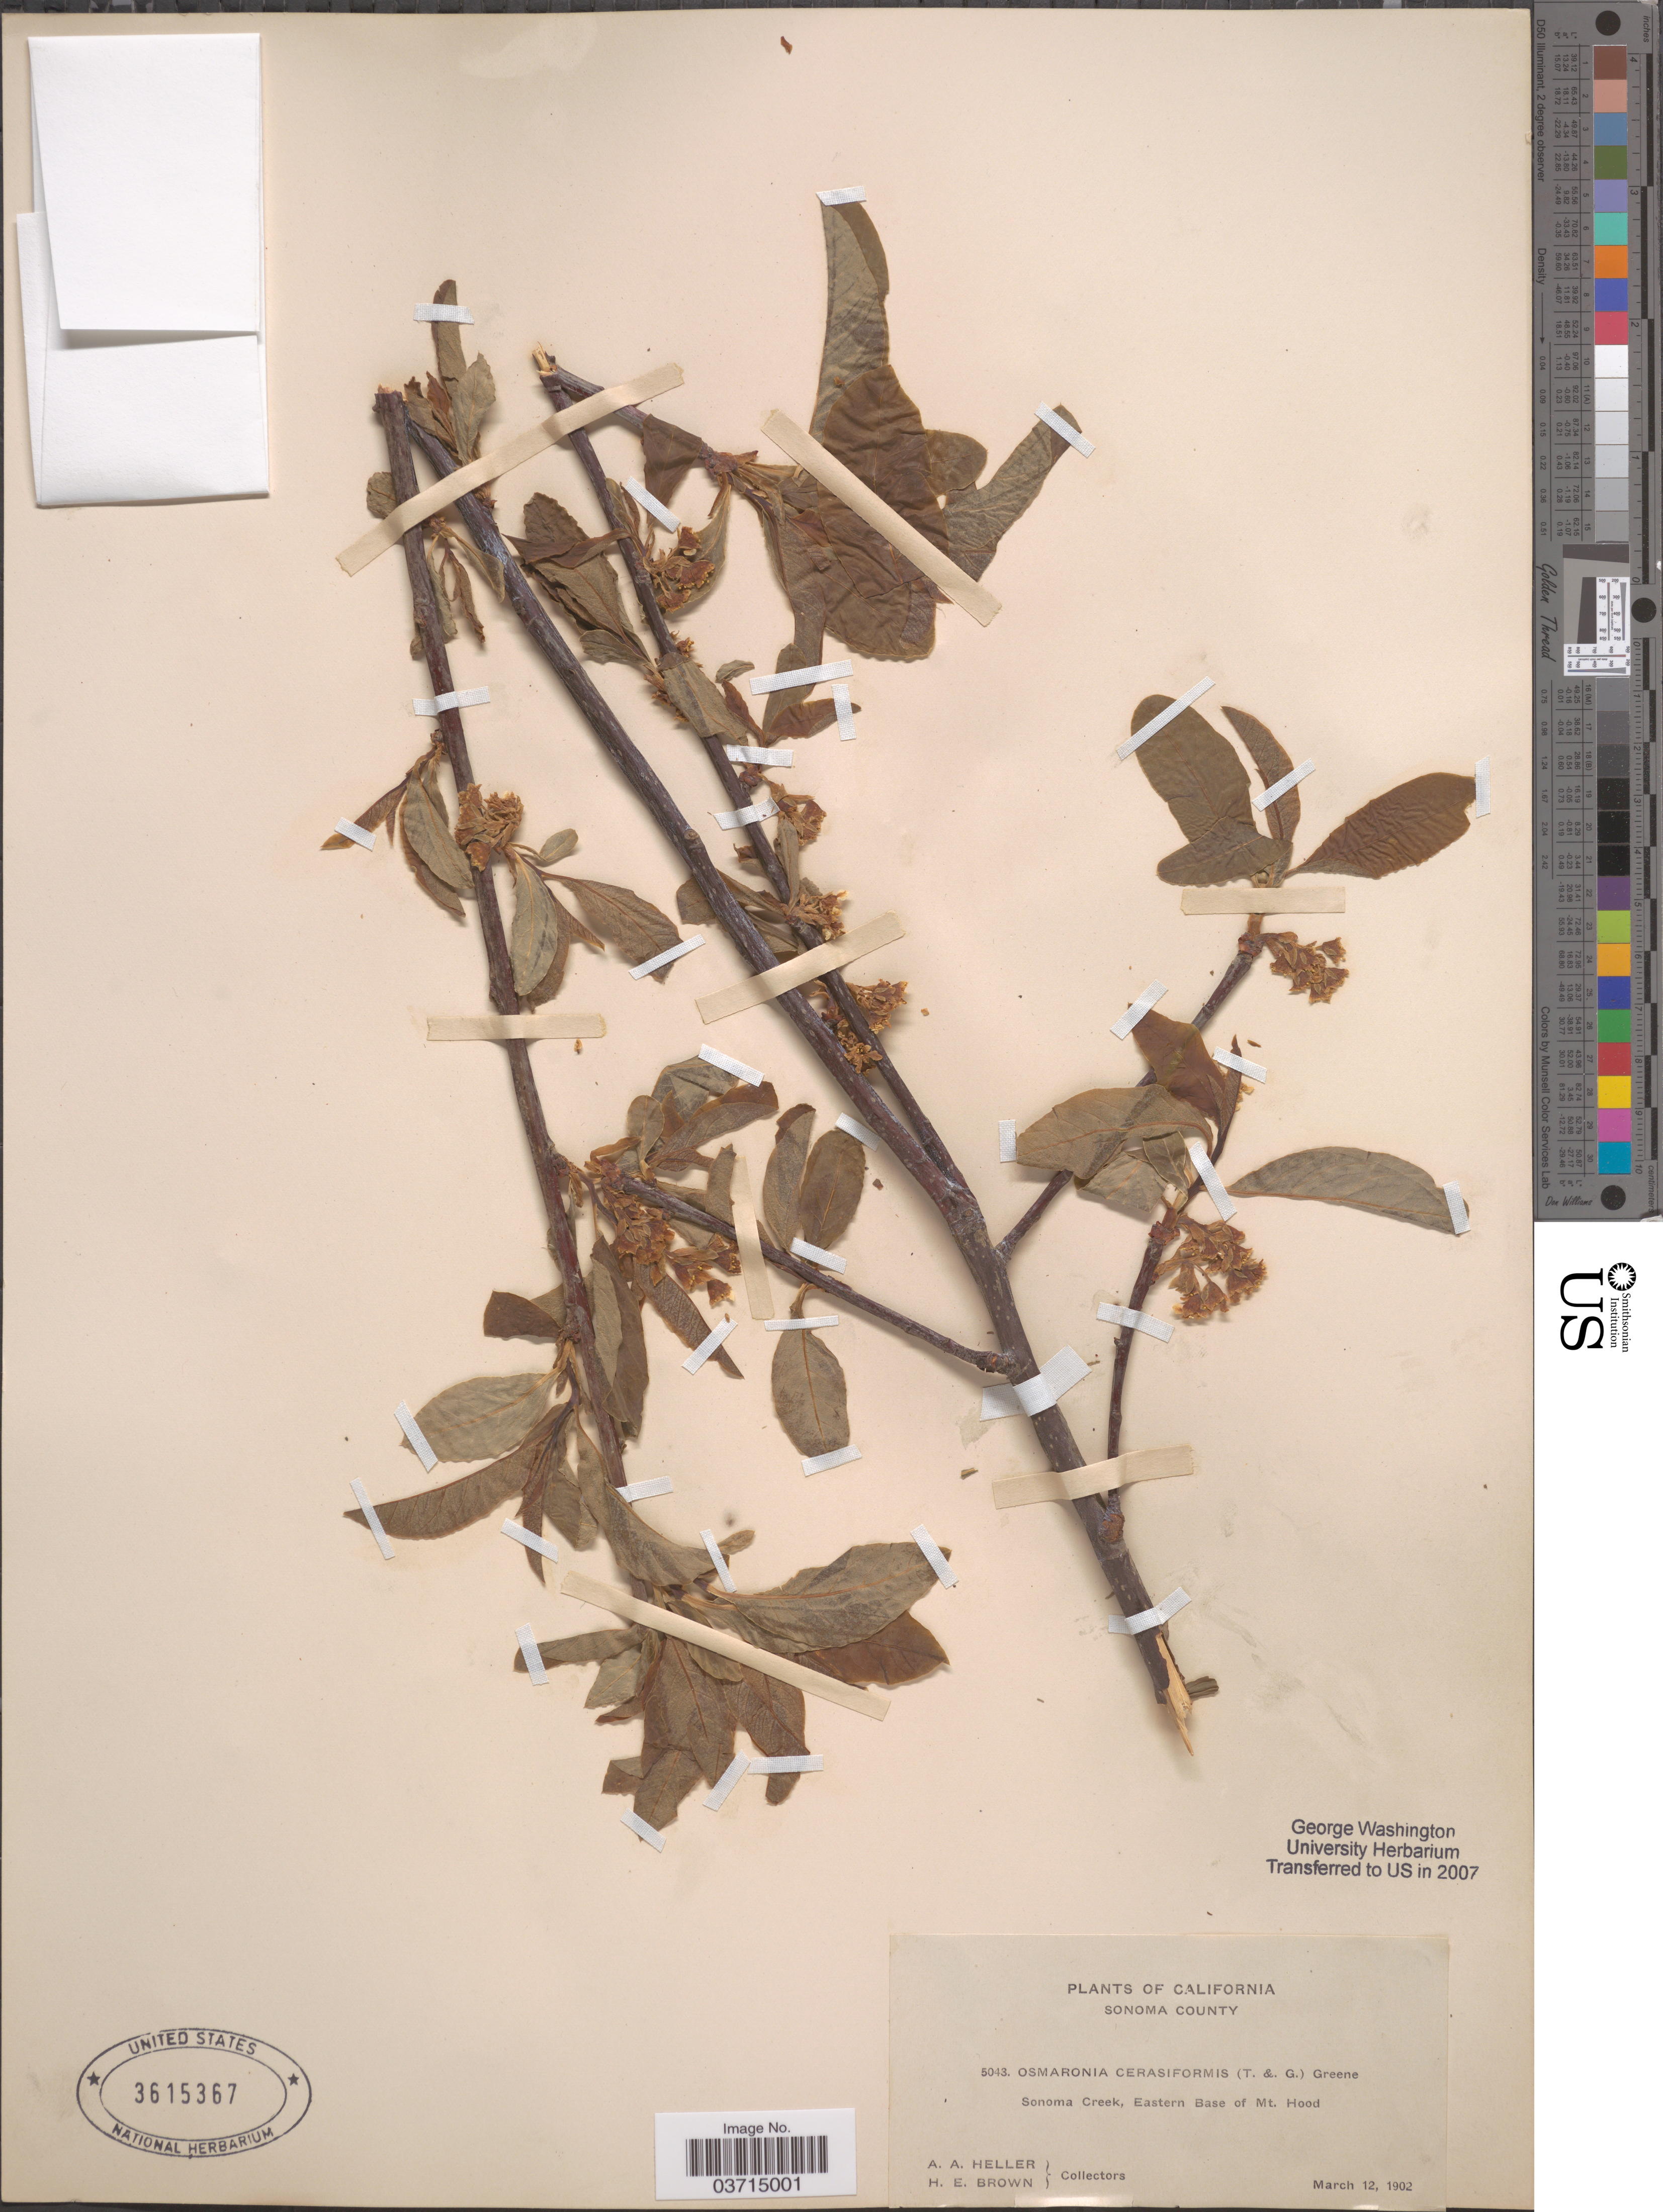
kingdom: Plantae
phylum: Tracheophyta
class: Magnoliopsida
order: Rosales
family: Rosaceae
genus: Oemleria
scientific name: Oemleria cerasiformis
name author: (Torr. & A. Gray ex Hook. & Arn.) J.W. Landon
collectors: A. A. Heller & H. E. Brown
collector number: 5043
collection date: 1902-03-12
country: United States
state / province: California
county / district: Sonoma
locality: Sonoma County. Sonoma Creek, Eastern Base of Mt. Hood.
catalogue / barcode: US 3615367